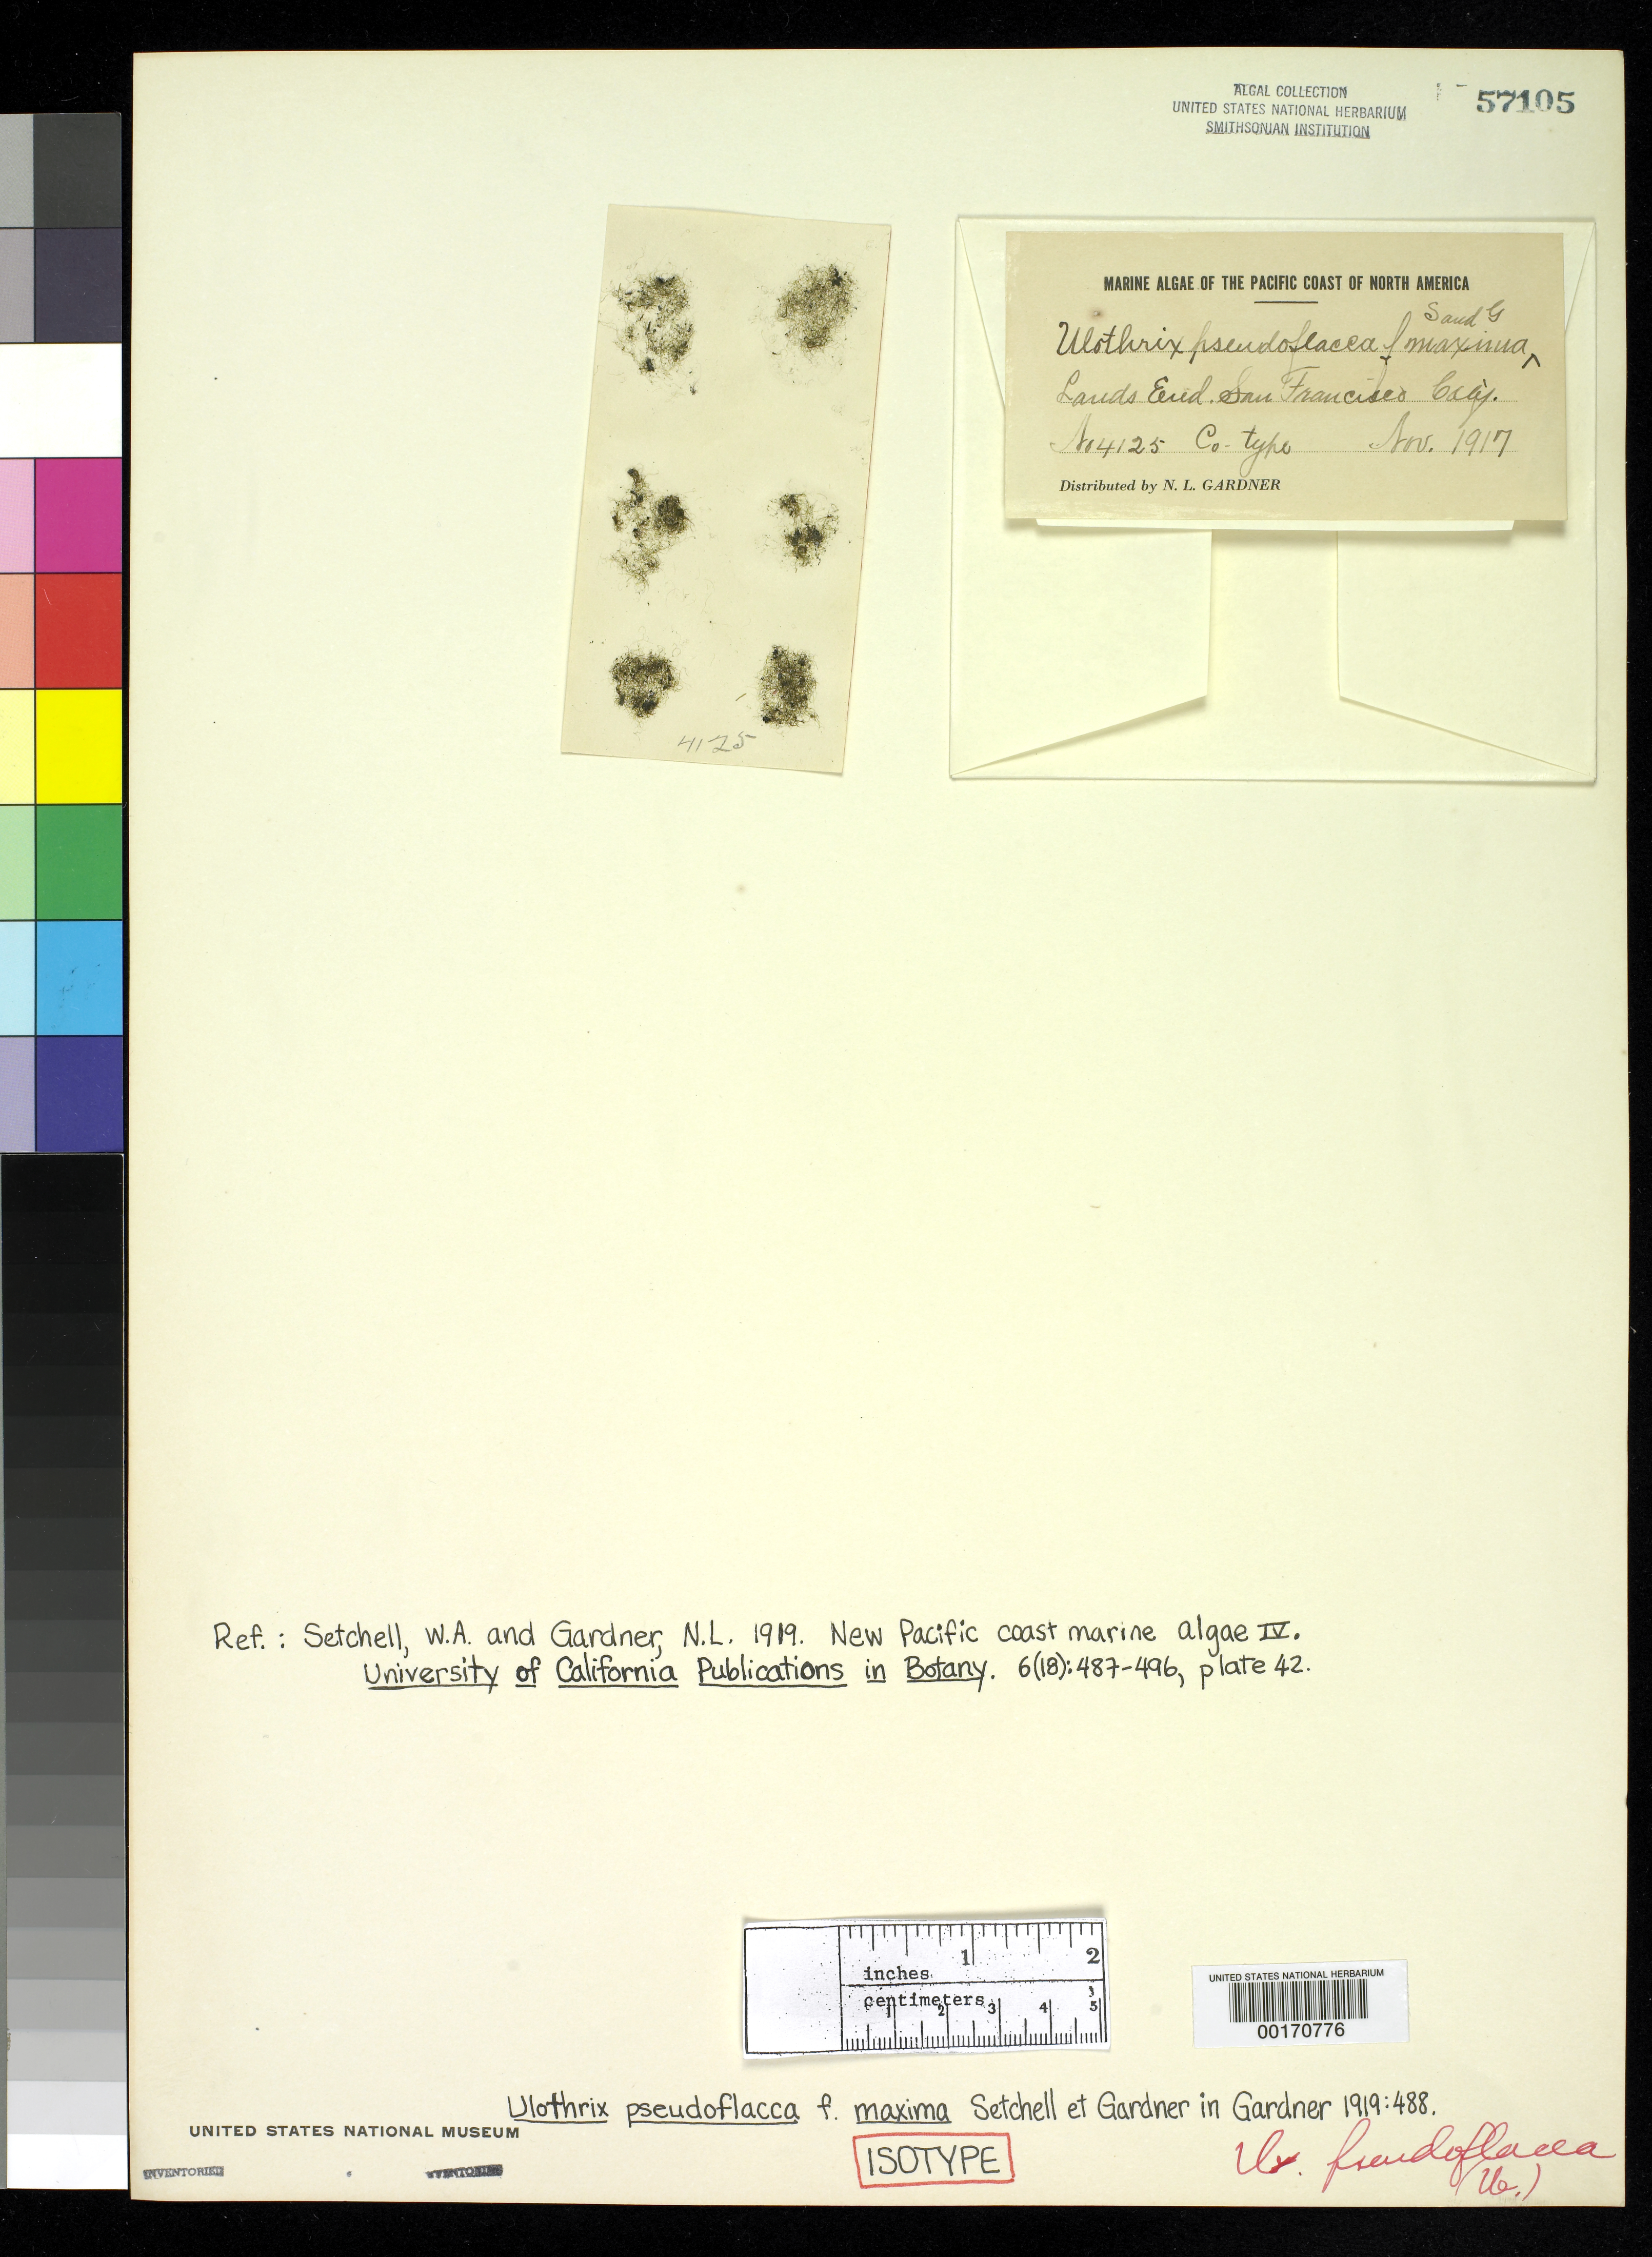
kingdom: Plantae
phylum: Chlorophyta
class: Ulvophyceae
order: Ulotrichales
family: Ulotrichaceae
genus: Ulothrix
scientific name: Ulothrix pseudoflacca f. maxima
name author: Setch. & N.L. Gardner in N.L. Gardner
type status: Isotype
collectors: N. Gardner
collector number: NLG 4125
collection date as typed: Nov 1917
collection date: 1917-11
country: United States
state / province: California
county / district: San Francisco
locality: San Francisco, Lands End.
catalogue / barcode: US 57105